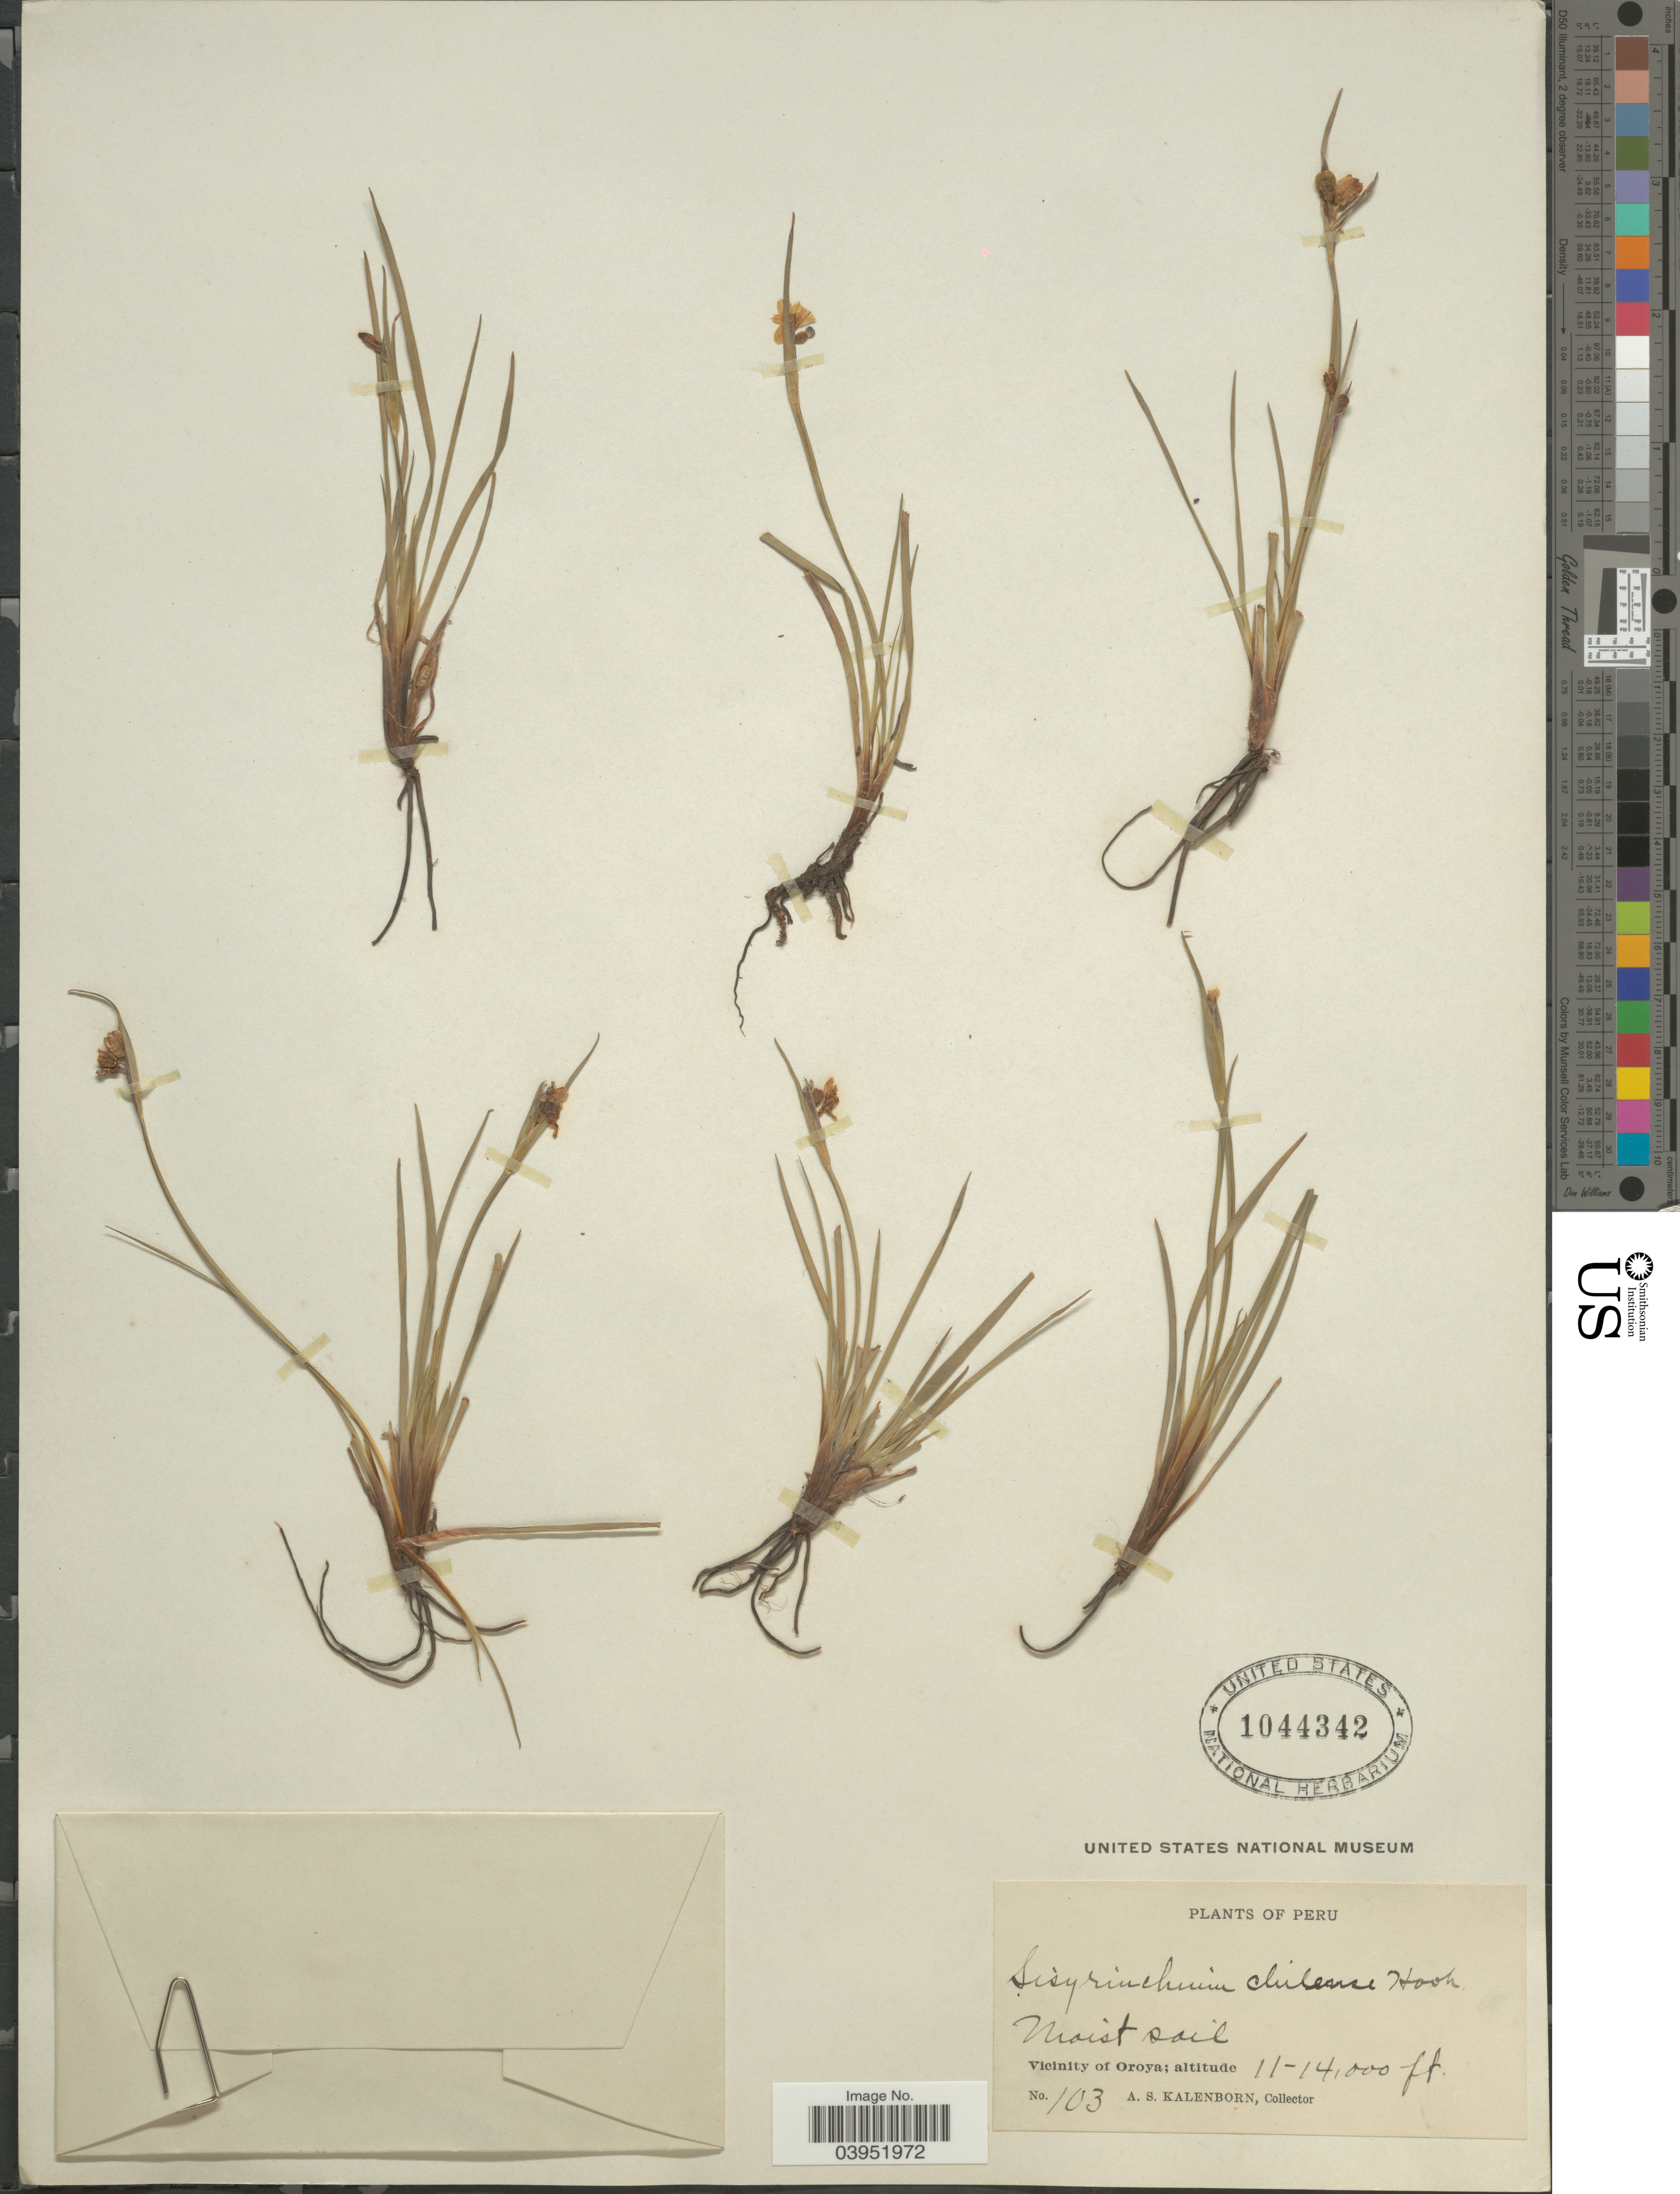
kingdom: Plantae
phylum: Tracheophyta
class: Liliopsida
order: Asparagales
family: Iridaceae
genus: Sisyrinchium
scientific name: Sisyrinchium chilense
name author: Hook.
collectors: A. Kalenborn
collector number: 103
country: Peru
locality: Vicinity of Oroya.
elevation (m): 3353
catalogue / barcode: US 1044342